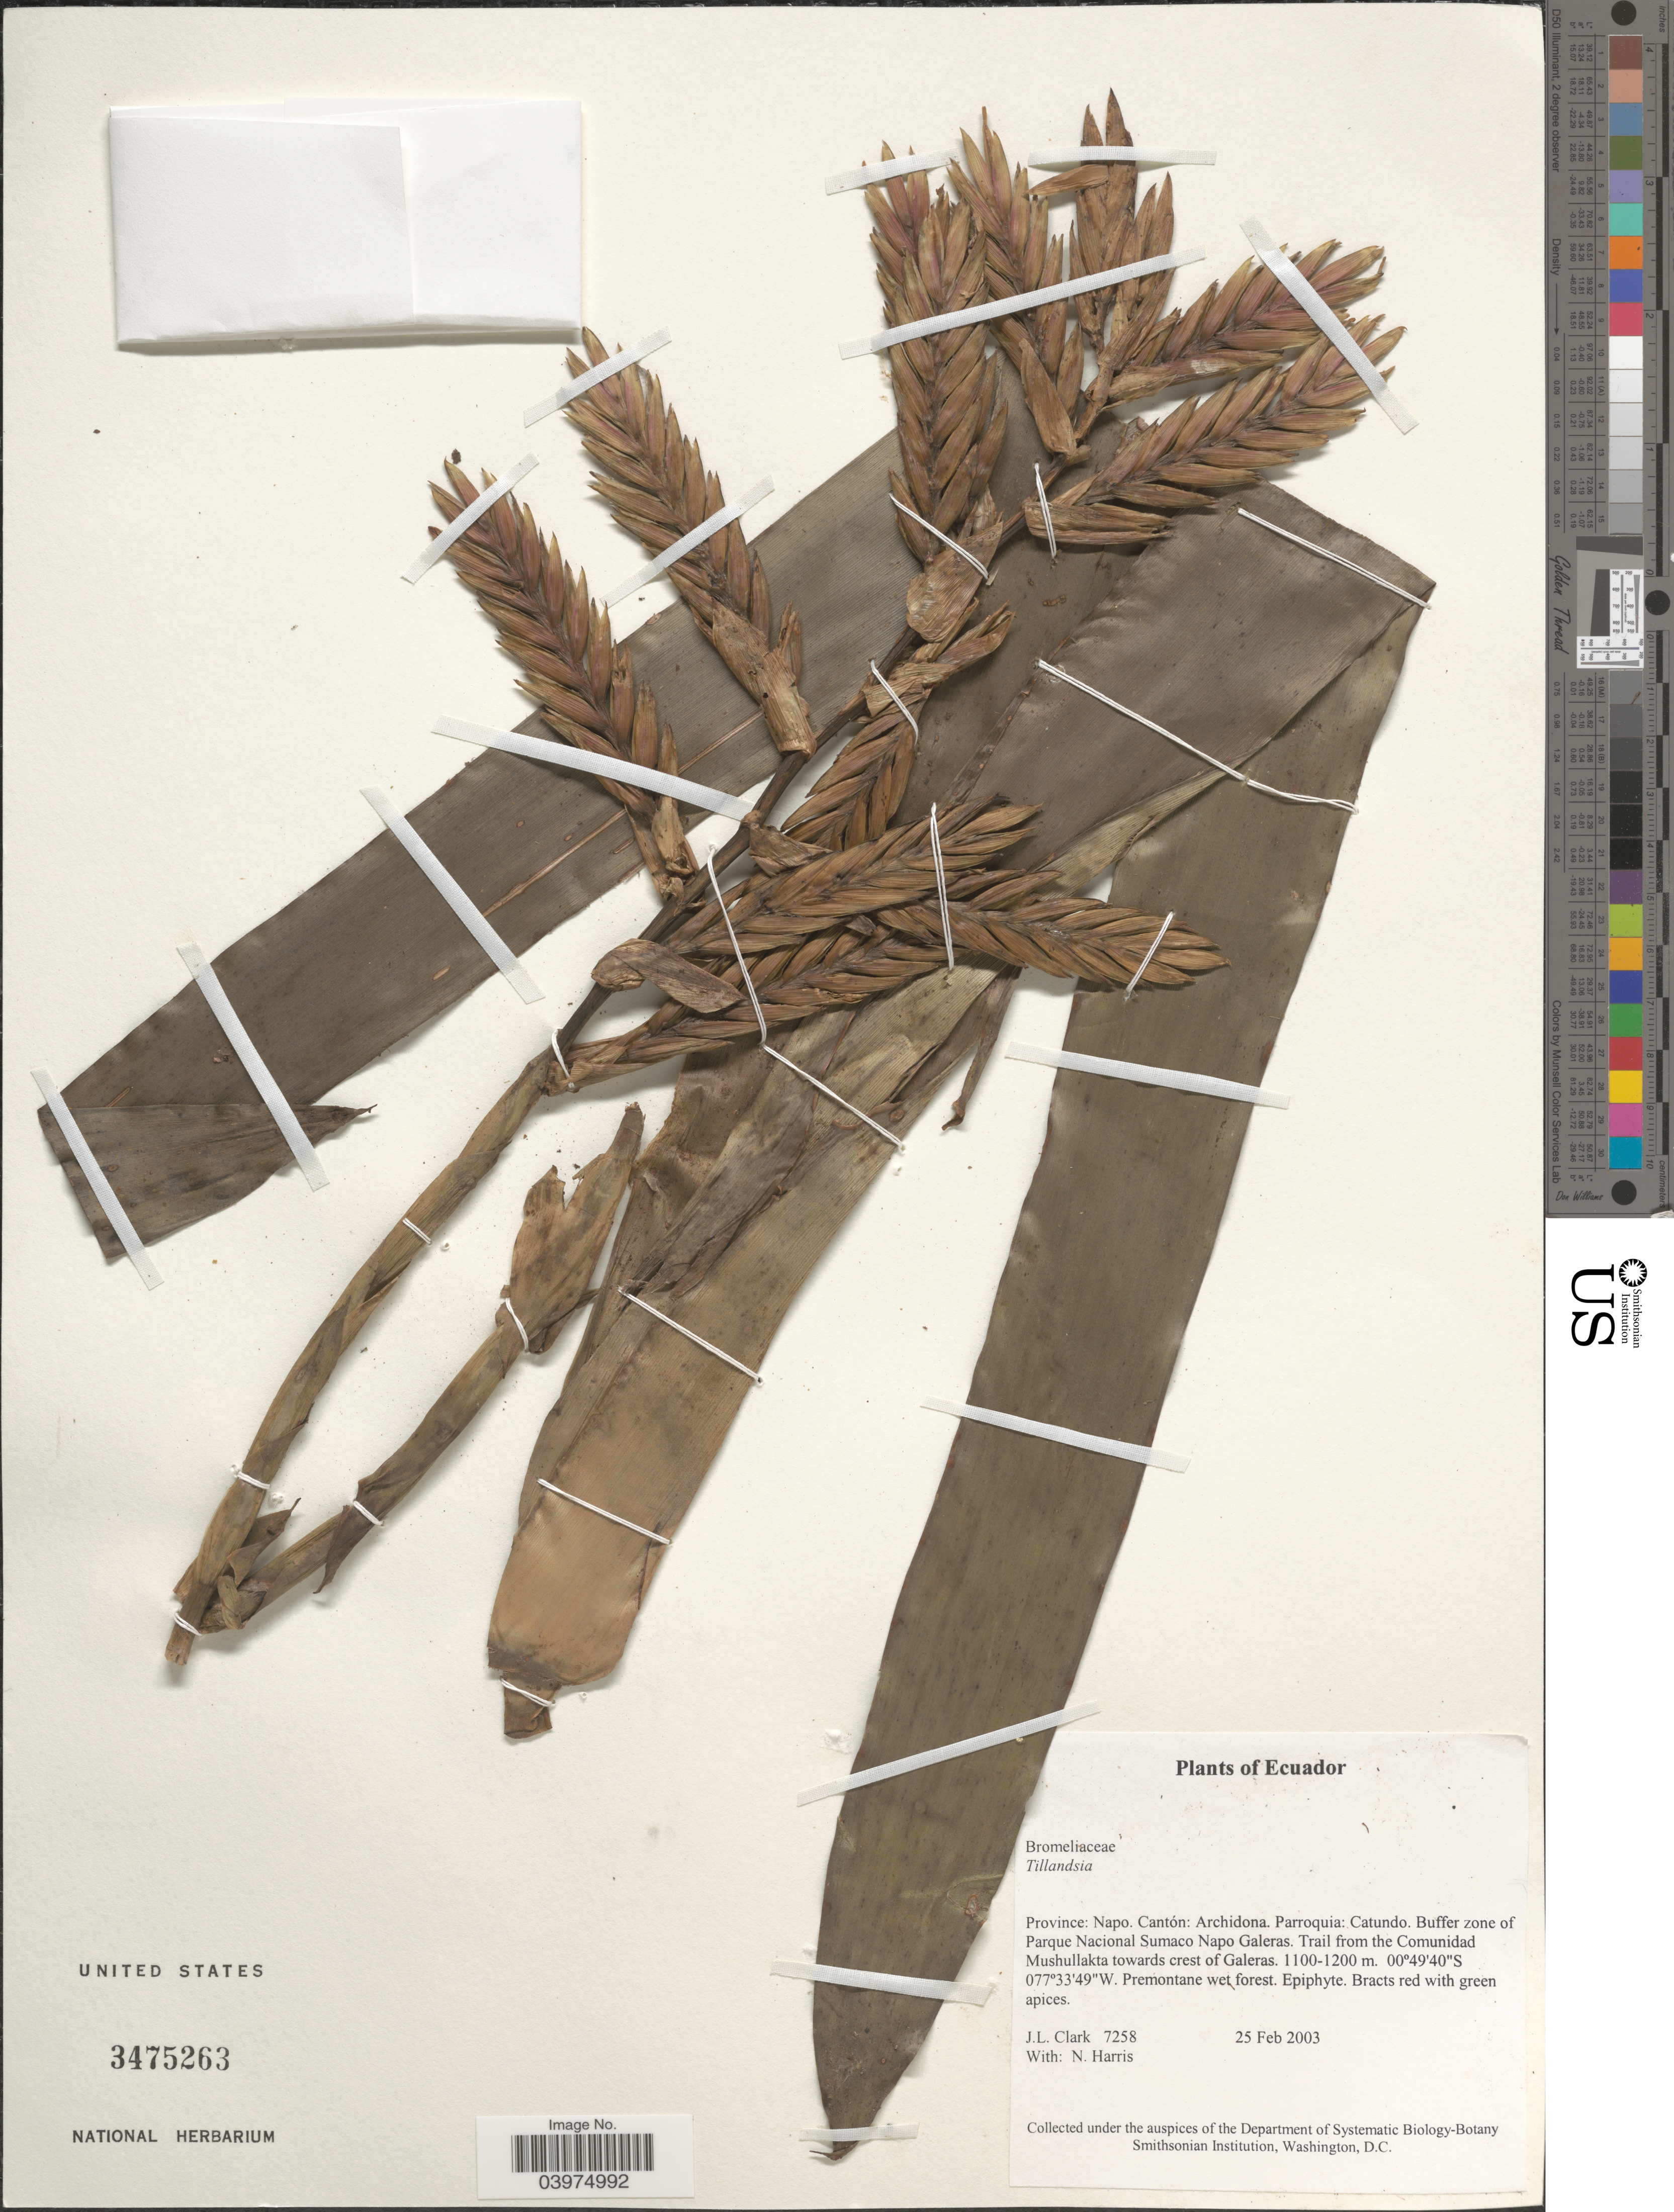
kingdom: Plantae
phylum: Tracheophyta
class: Liliopsida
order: Poales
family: Bromeliaceae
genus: Tillandsia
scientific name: Tillandsia sp.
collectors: J. L. Clark & N. Harris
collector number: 7258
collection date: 2003-02-25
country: Ecuador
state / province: Napo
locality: Cantón: Archidona. Parroquia: Catundo. Buffer zone of Parque Nacional Sumaco Napo Galeras. Trail from the Comunidad Mushullakta towards crest of Galeras.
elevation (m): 1100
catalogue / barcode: US 3475263